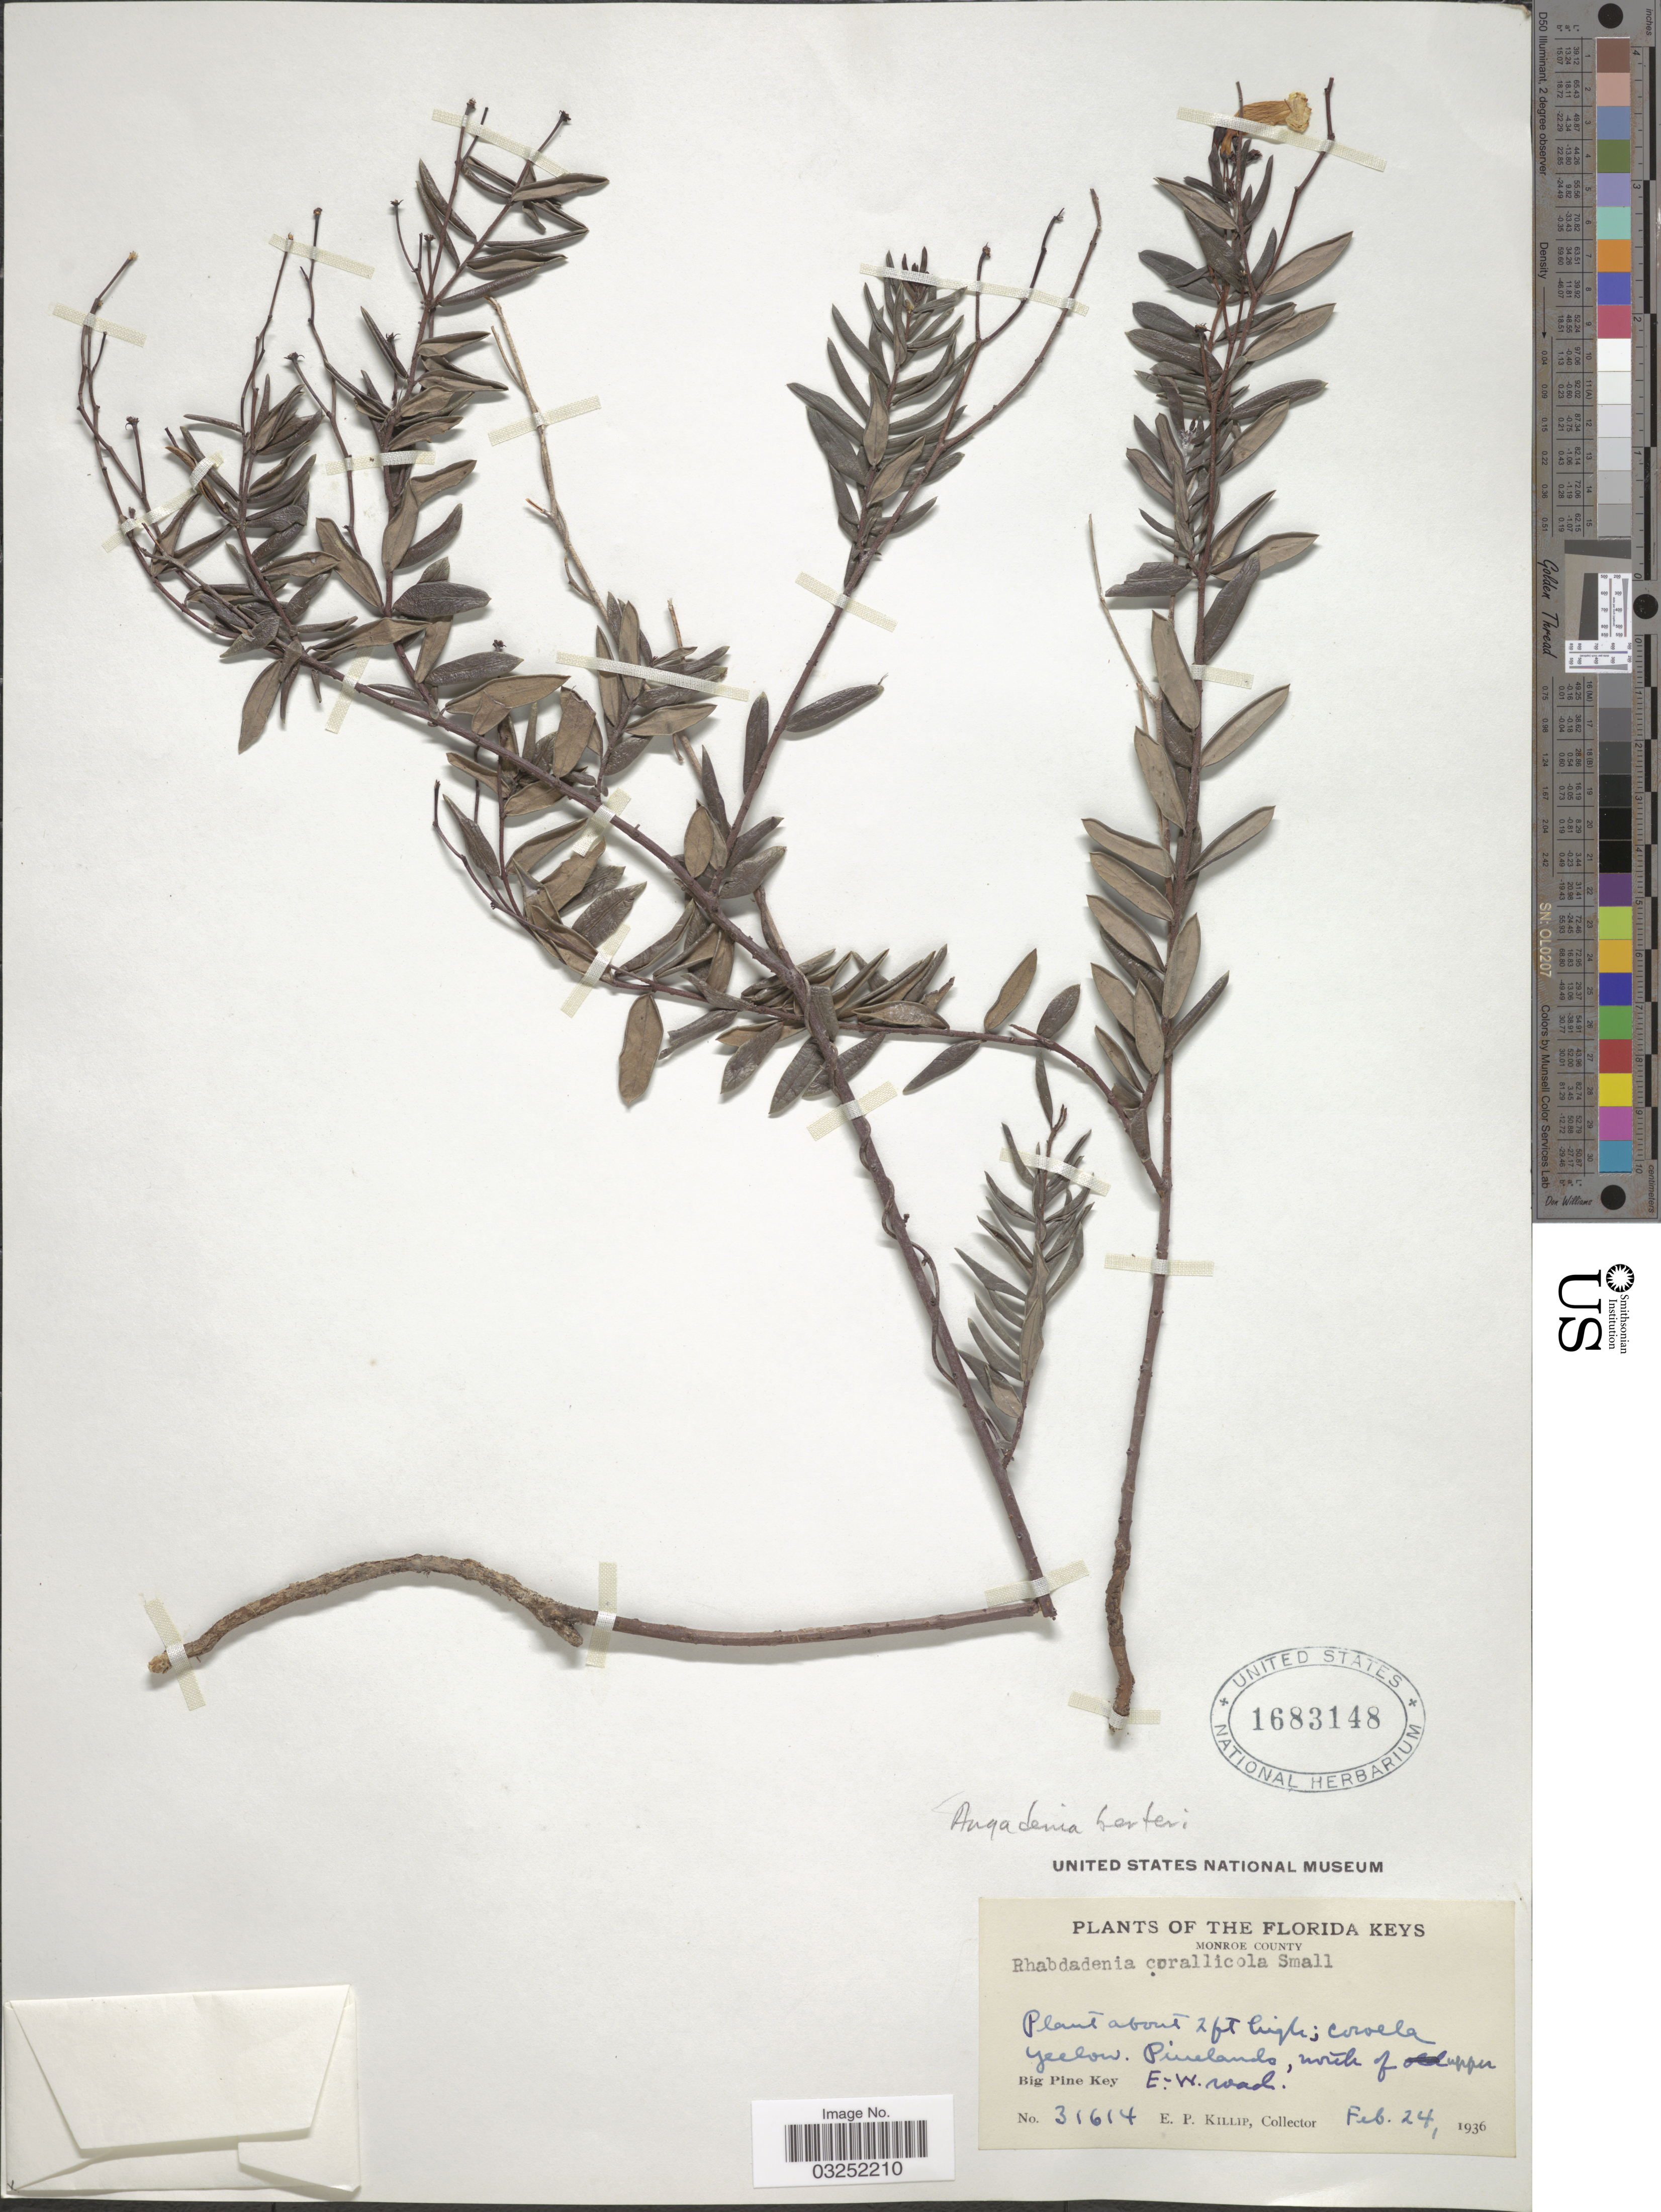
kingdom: Plantae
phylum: Tracheophyta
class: Magnoliopsida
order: Gentianales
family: Apocynaceae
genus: Angadenia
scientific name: Angadenia berteroi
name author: (A. DC.) Miers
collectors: E. P. Killip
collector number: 31614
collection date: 1936-02-24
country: United States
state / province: Florida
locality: The Florida Keys, Monroe County, mouth of upper Big Pine Key, E-W road.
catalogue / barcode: US 1683148